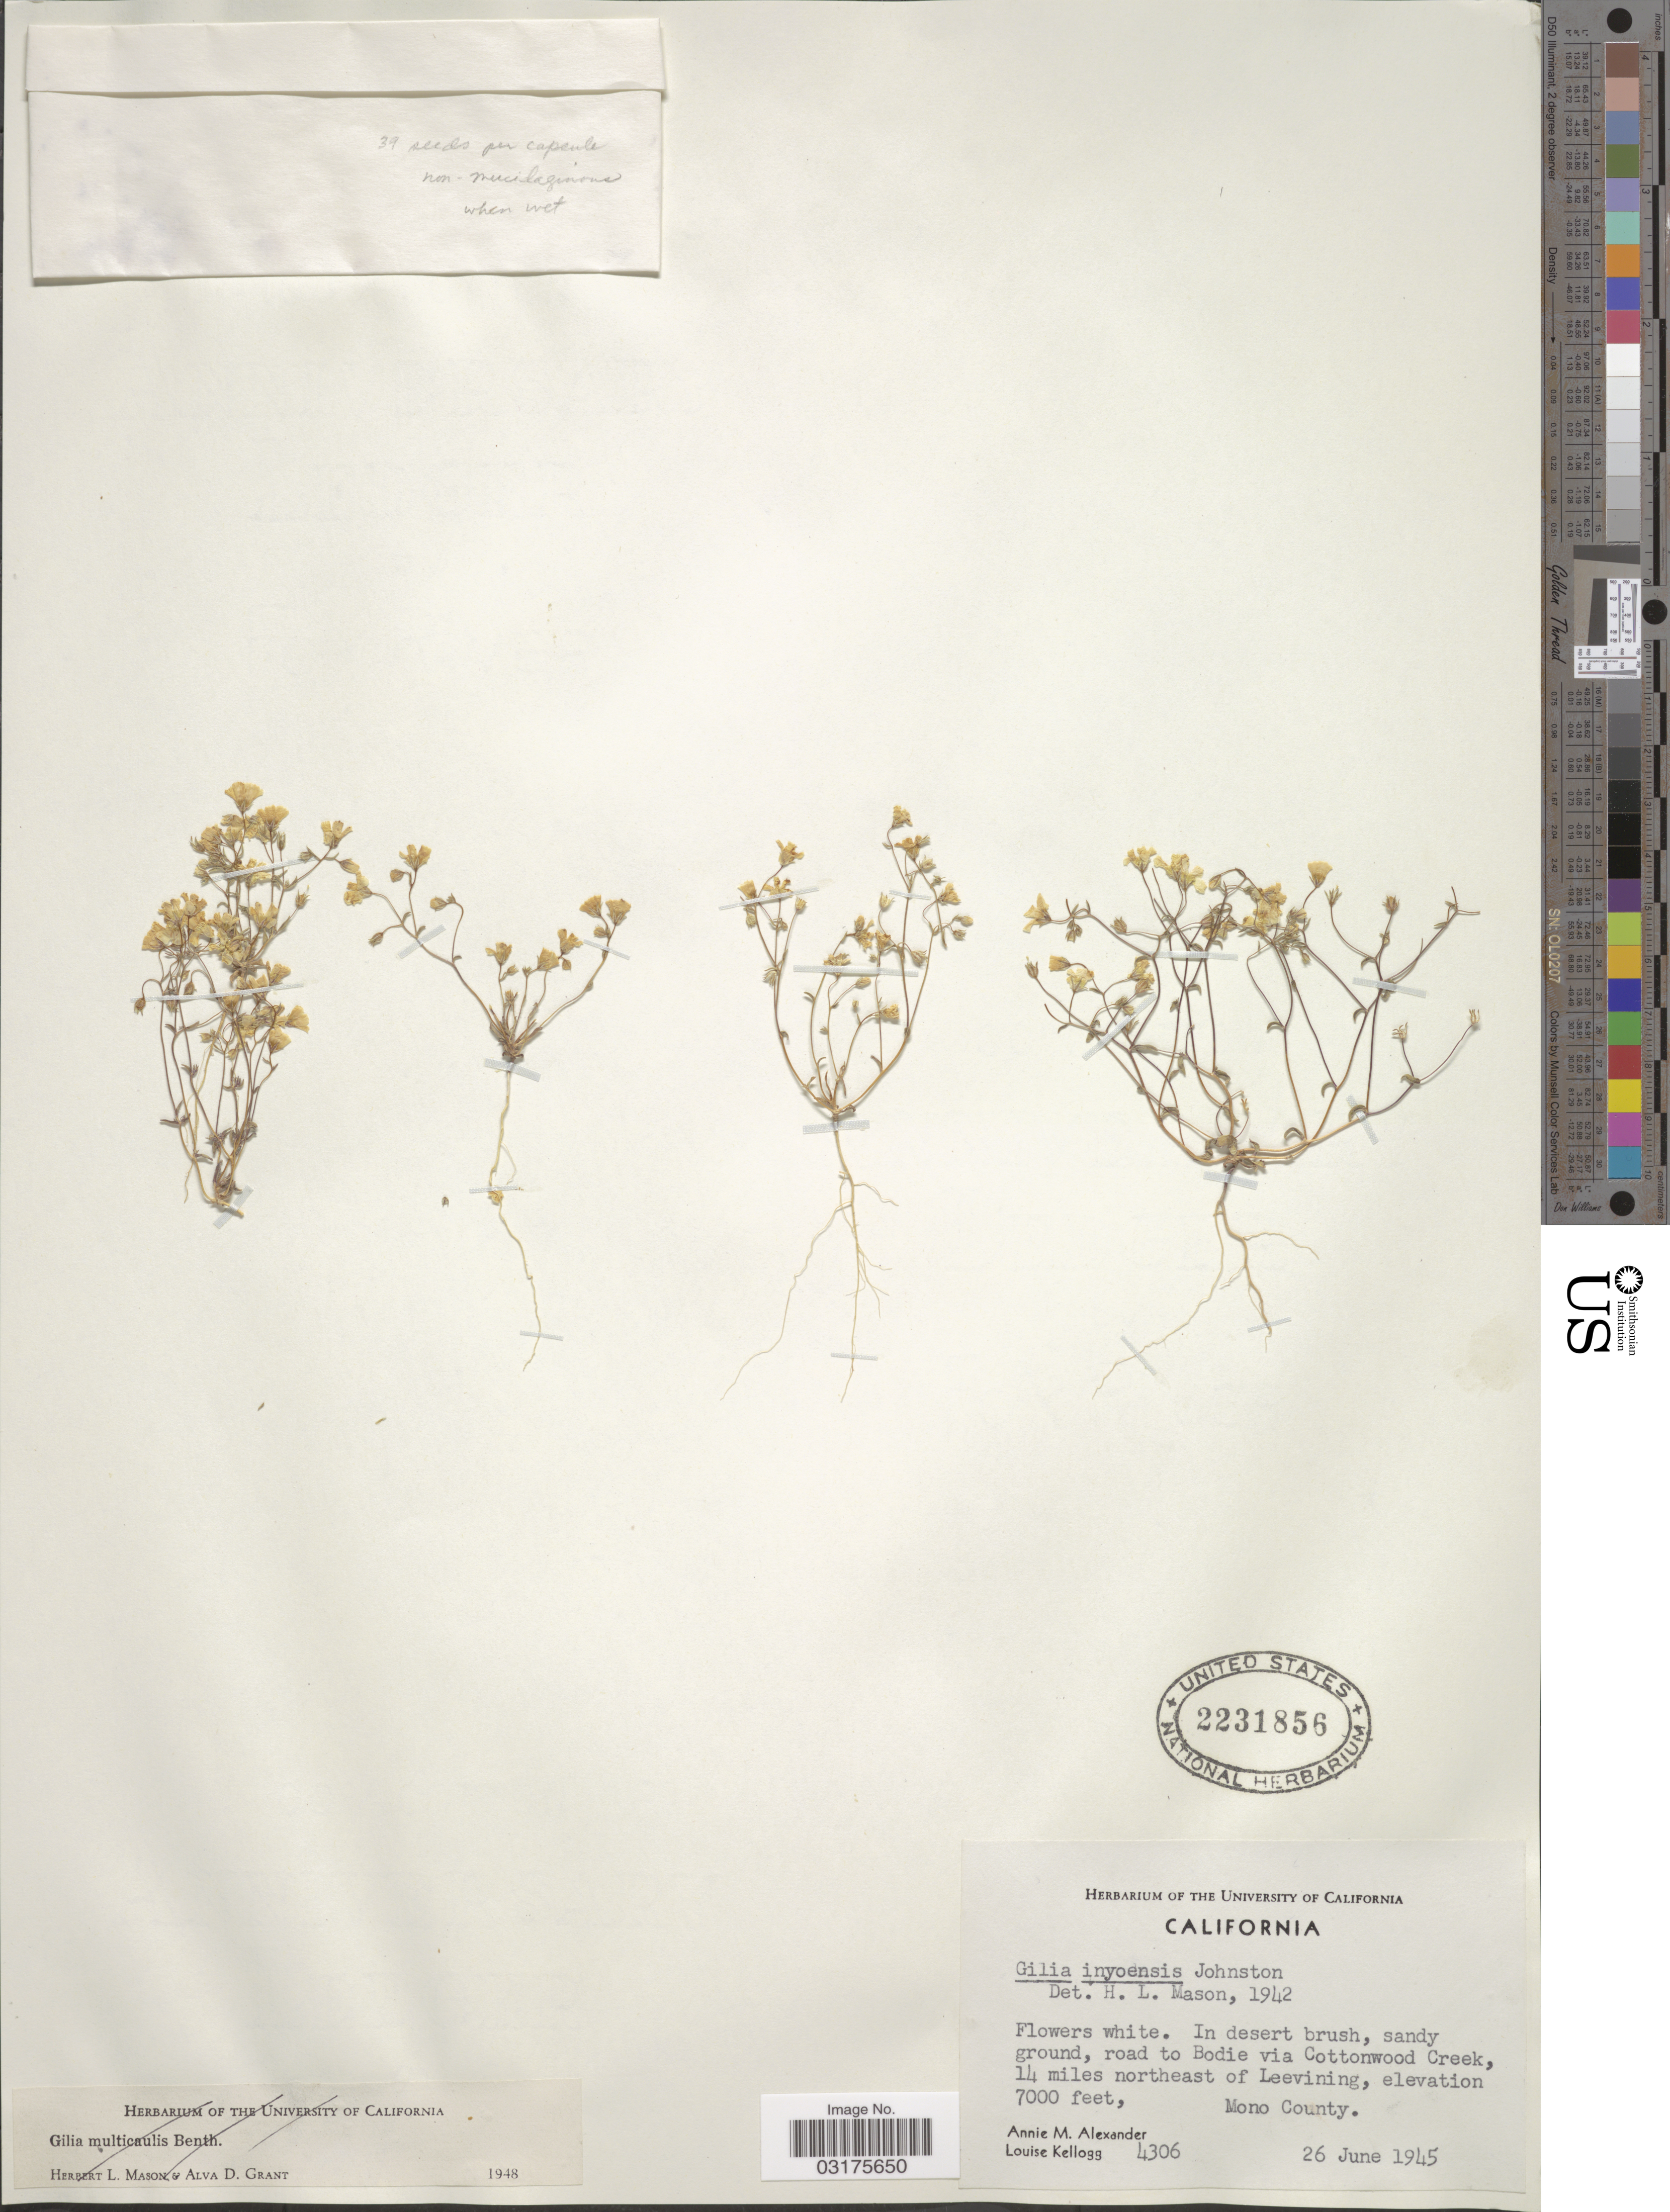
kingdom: Plantae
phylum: Tracheophyta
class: Magnoliopsida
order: Ericales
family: Polemoniaceae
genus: Linanthus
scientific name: Linanthus inyoensis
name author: (I.M. Johnst.) J.M. Porter & L.A. Johnson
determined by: Strong, Mark T., (BOT), Smithsonian Institution - National Museum of Natural History (UNITED STATES)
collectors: A. M. Alexander & L. Kellogg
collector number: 4306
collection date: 1945-06-26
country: United States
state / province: California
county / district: Mono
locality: In desert brush, sandy ground, road to Bodie via Cottonwood Creek, 14 miles northeast of Leevining, Mono County.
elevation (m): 2134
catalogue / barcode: US 2231856